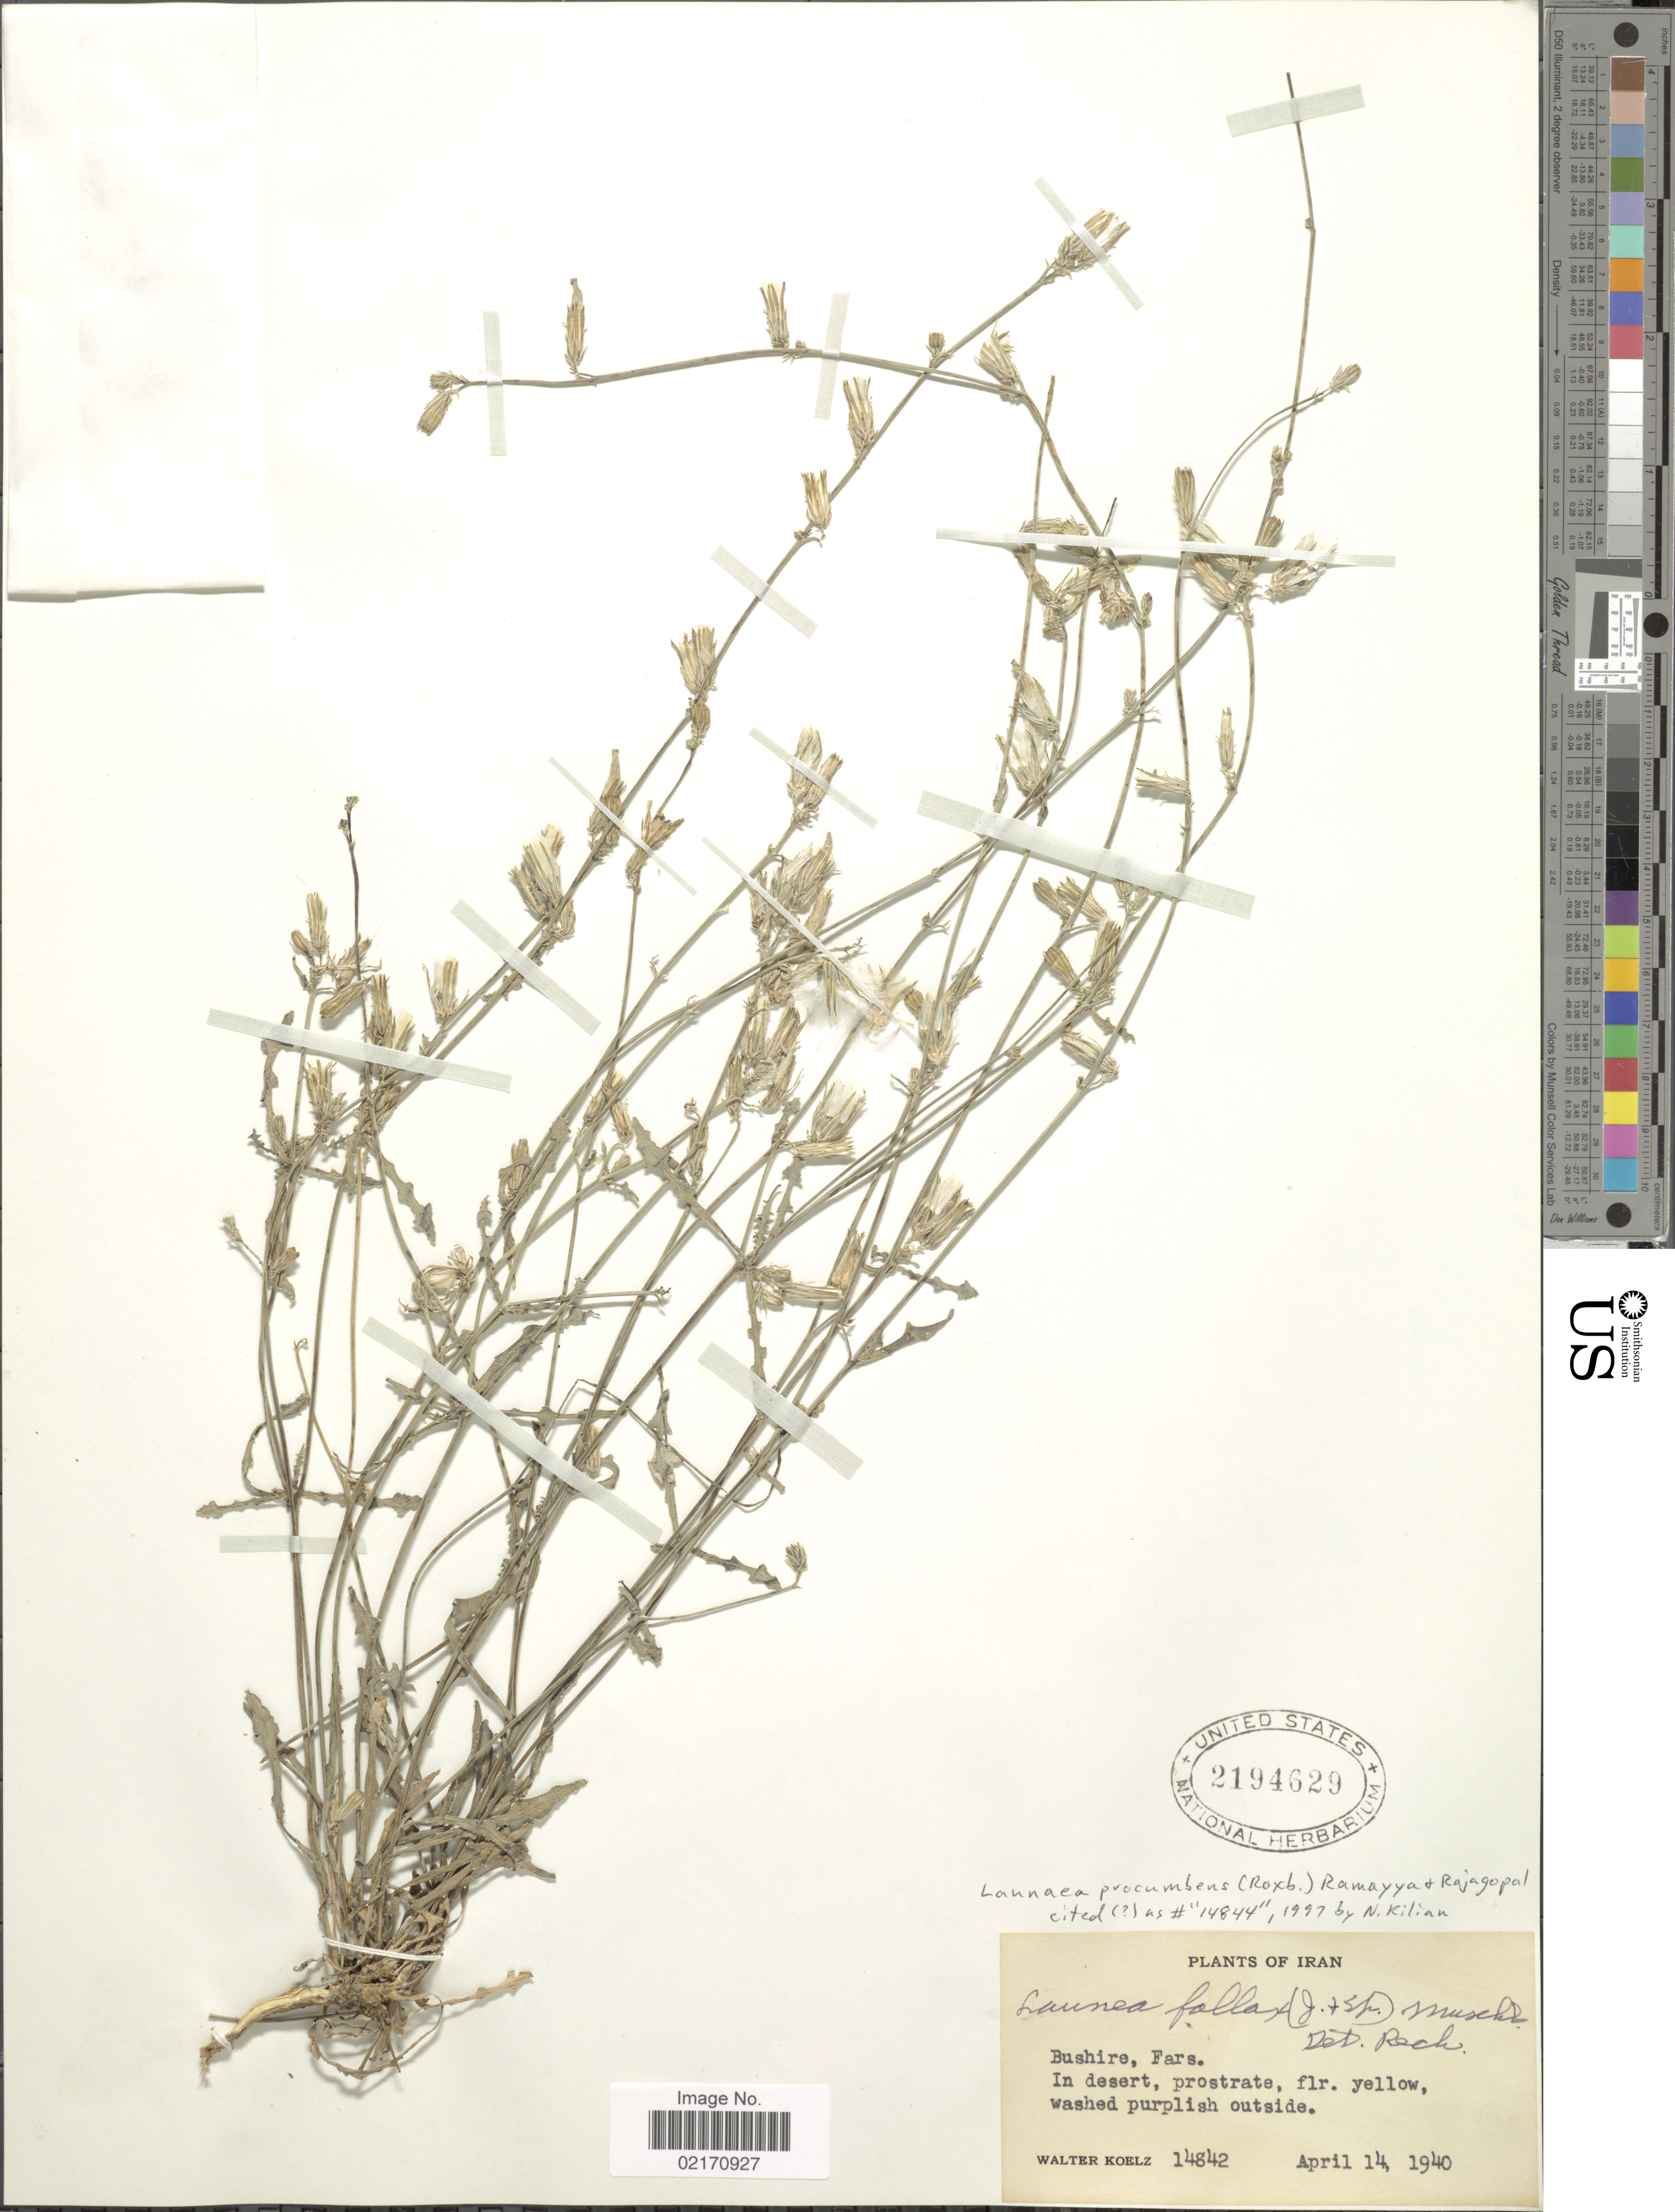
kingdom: Plantae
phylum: Tracheophyta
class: Magnoliopsida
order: Asterales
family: Asteraceae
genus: Launaea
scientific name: Launaea procumbens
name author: (Roxb.) Ramayya & Rajagopal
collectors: W. N. Koelz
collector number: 14842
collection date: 1940-04-14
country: Iran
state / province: Fars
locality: Bushire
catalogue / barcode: US 2194629